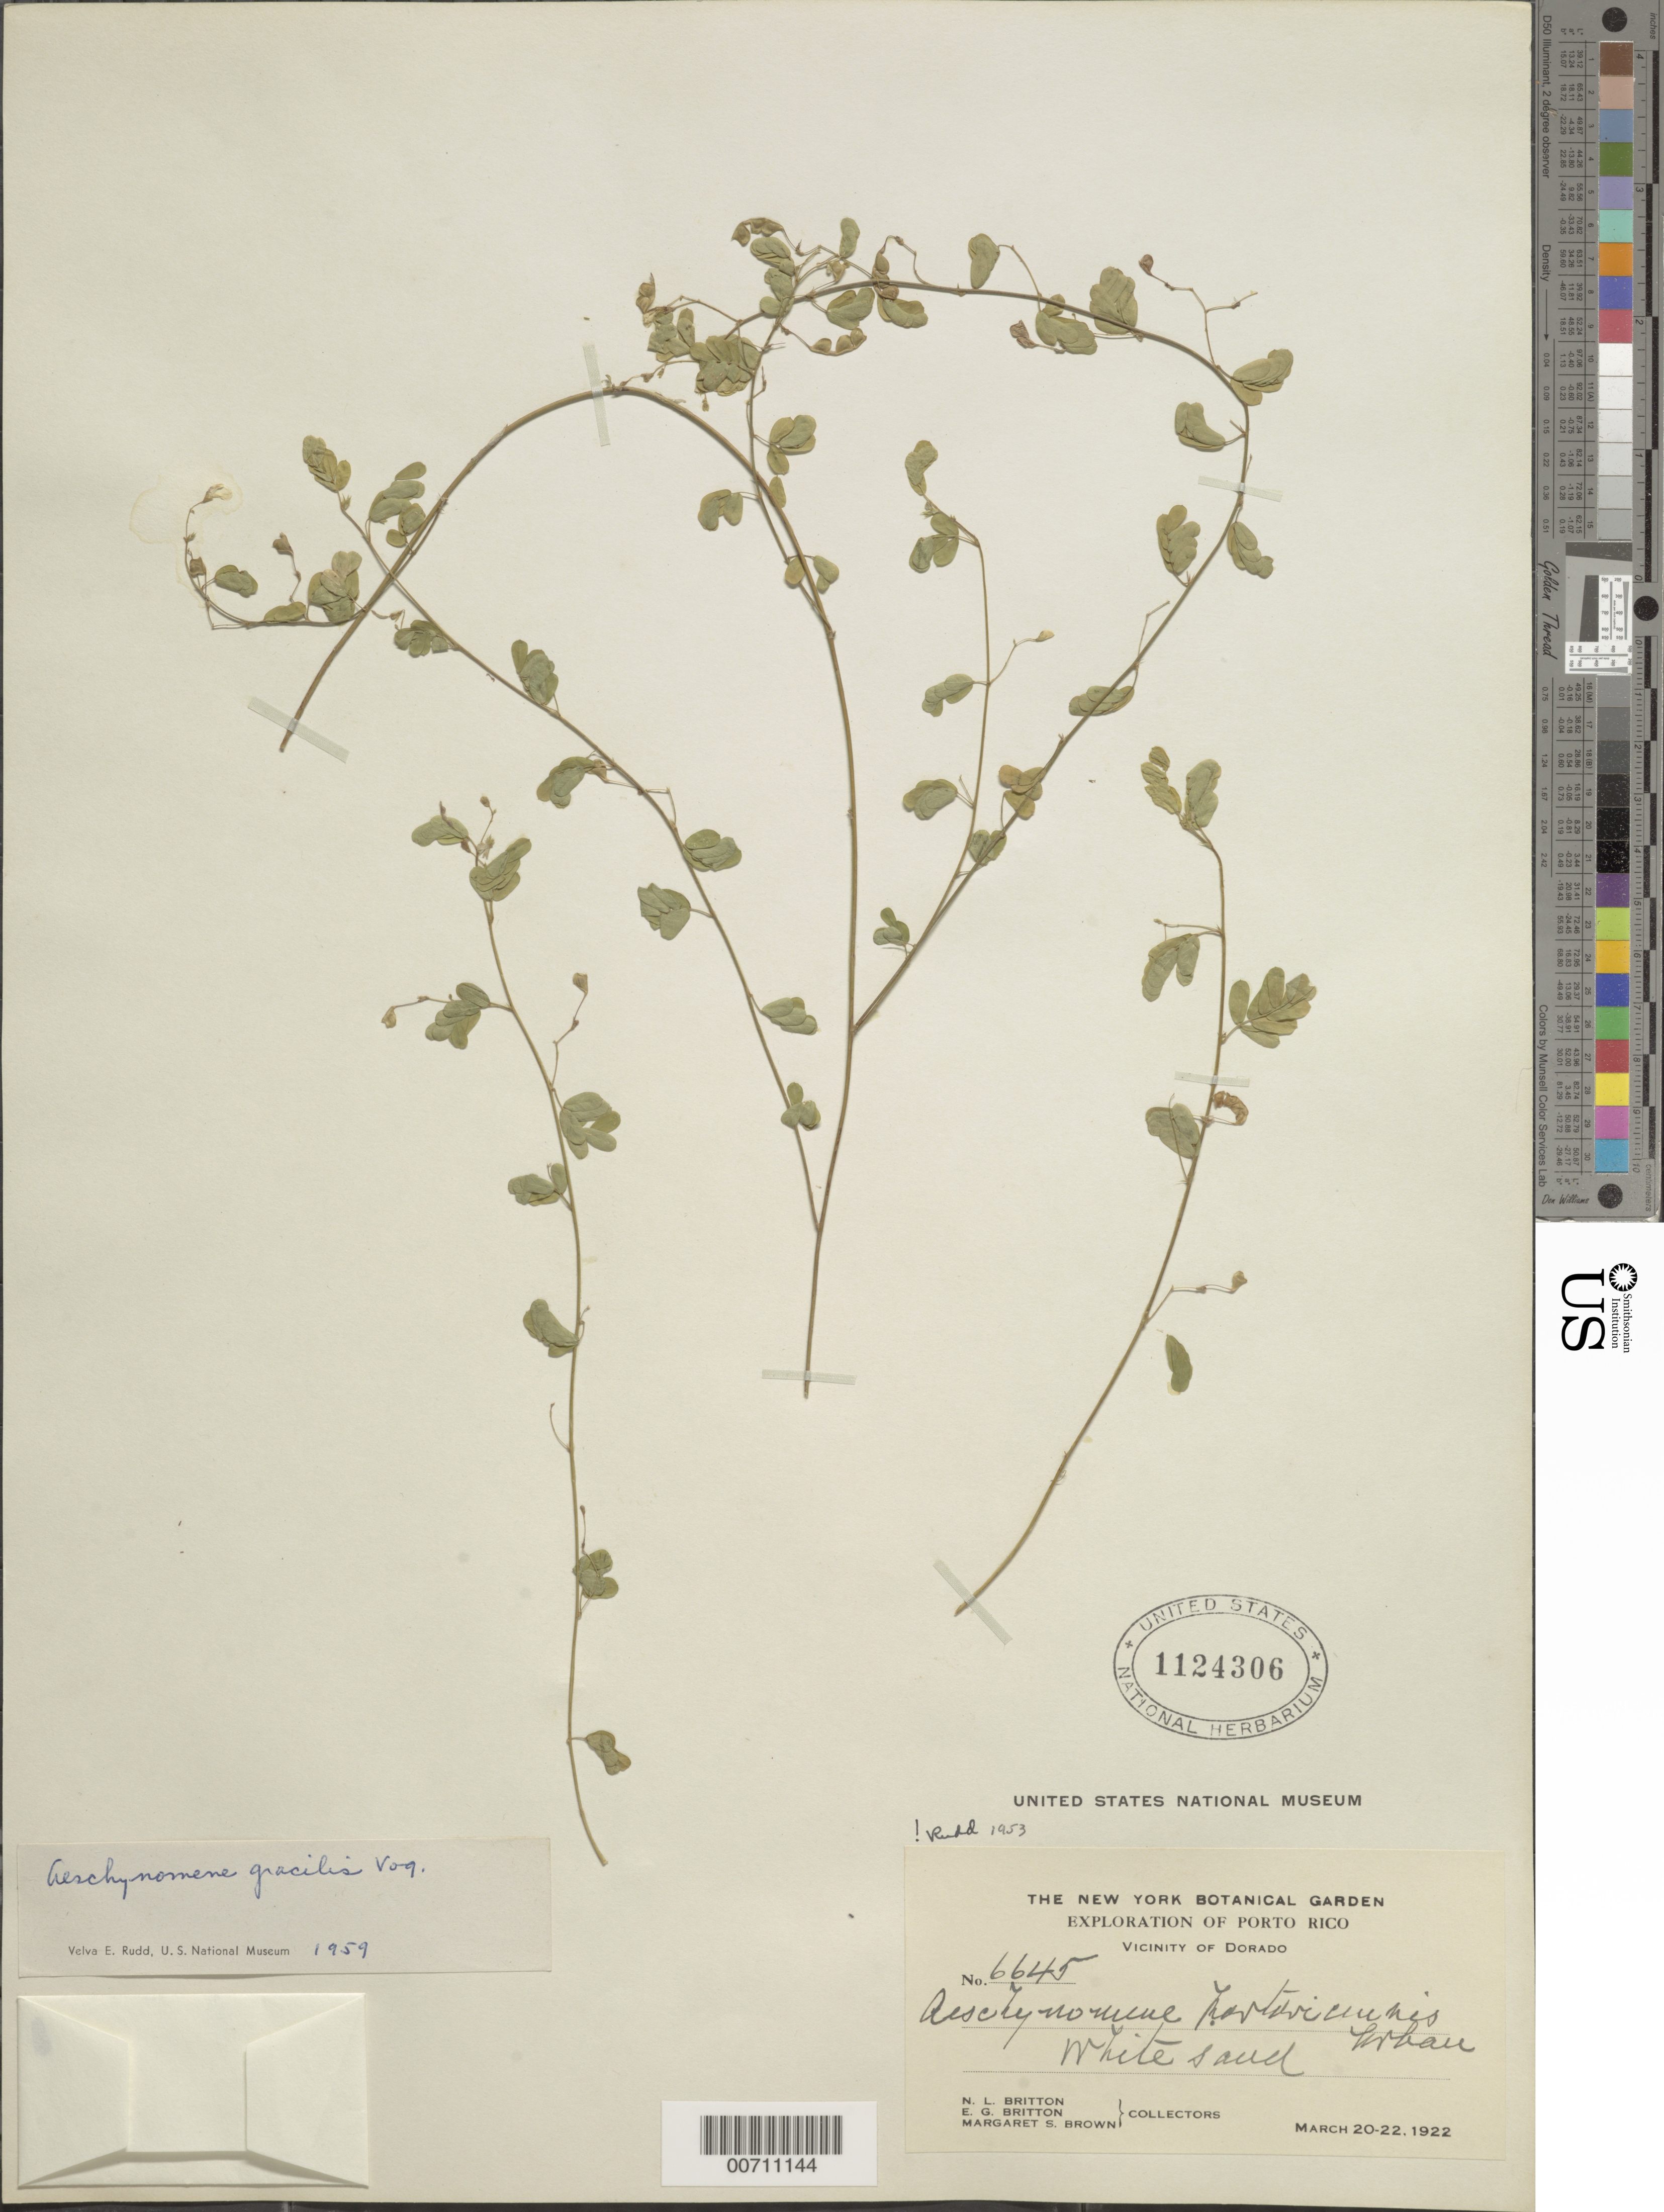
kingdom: Plantae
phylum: Tracheophyta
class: Magnoliopsida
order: Fabales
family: Fabaceae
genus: Aeschynomene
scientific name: Aeschynomene gracilis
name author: Voq.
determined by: Rudd, V. E.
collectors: N. Britton, E. G. Britton & M. S. Brown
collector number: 6645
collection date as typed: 20 Mar 1922 to 22 Mar 1922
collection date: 1922-03-20/1922-03-22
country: Puerto Rico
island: Greater Antilles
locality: Dorado, vic of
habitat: White sand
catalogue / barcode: US 1124306